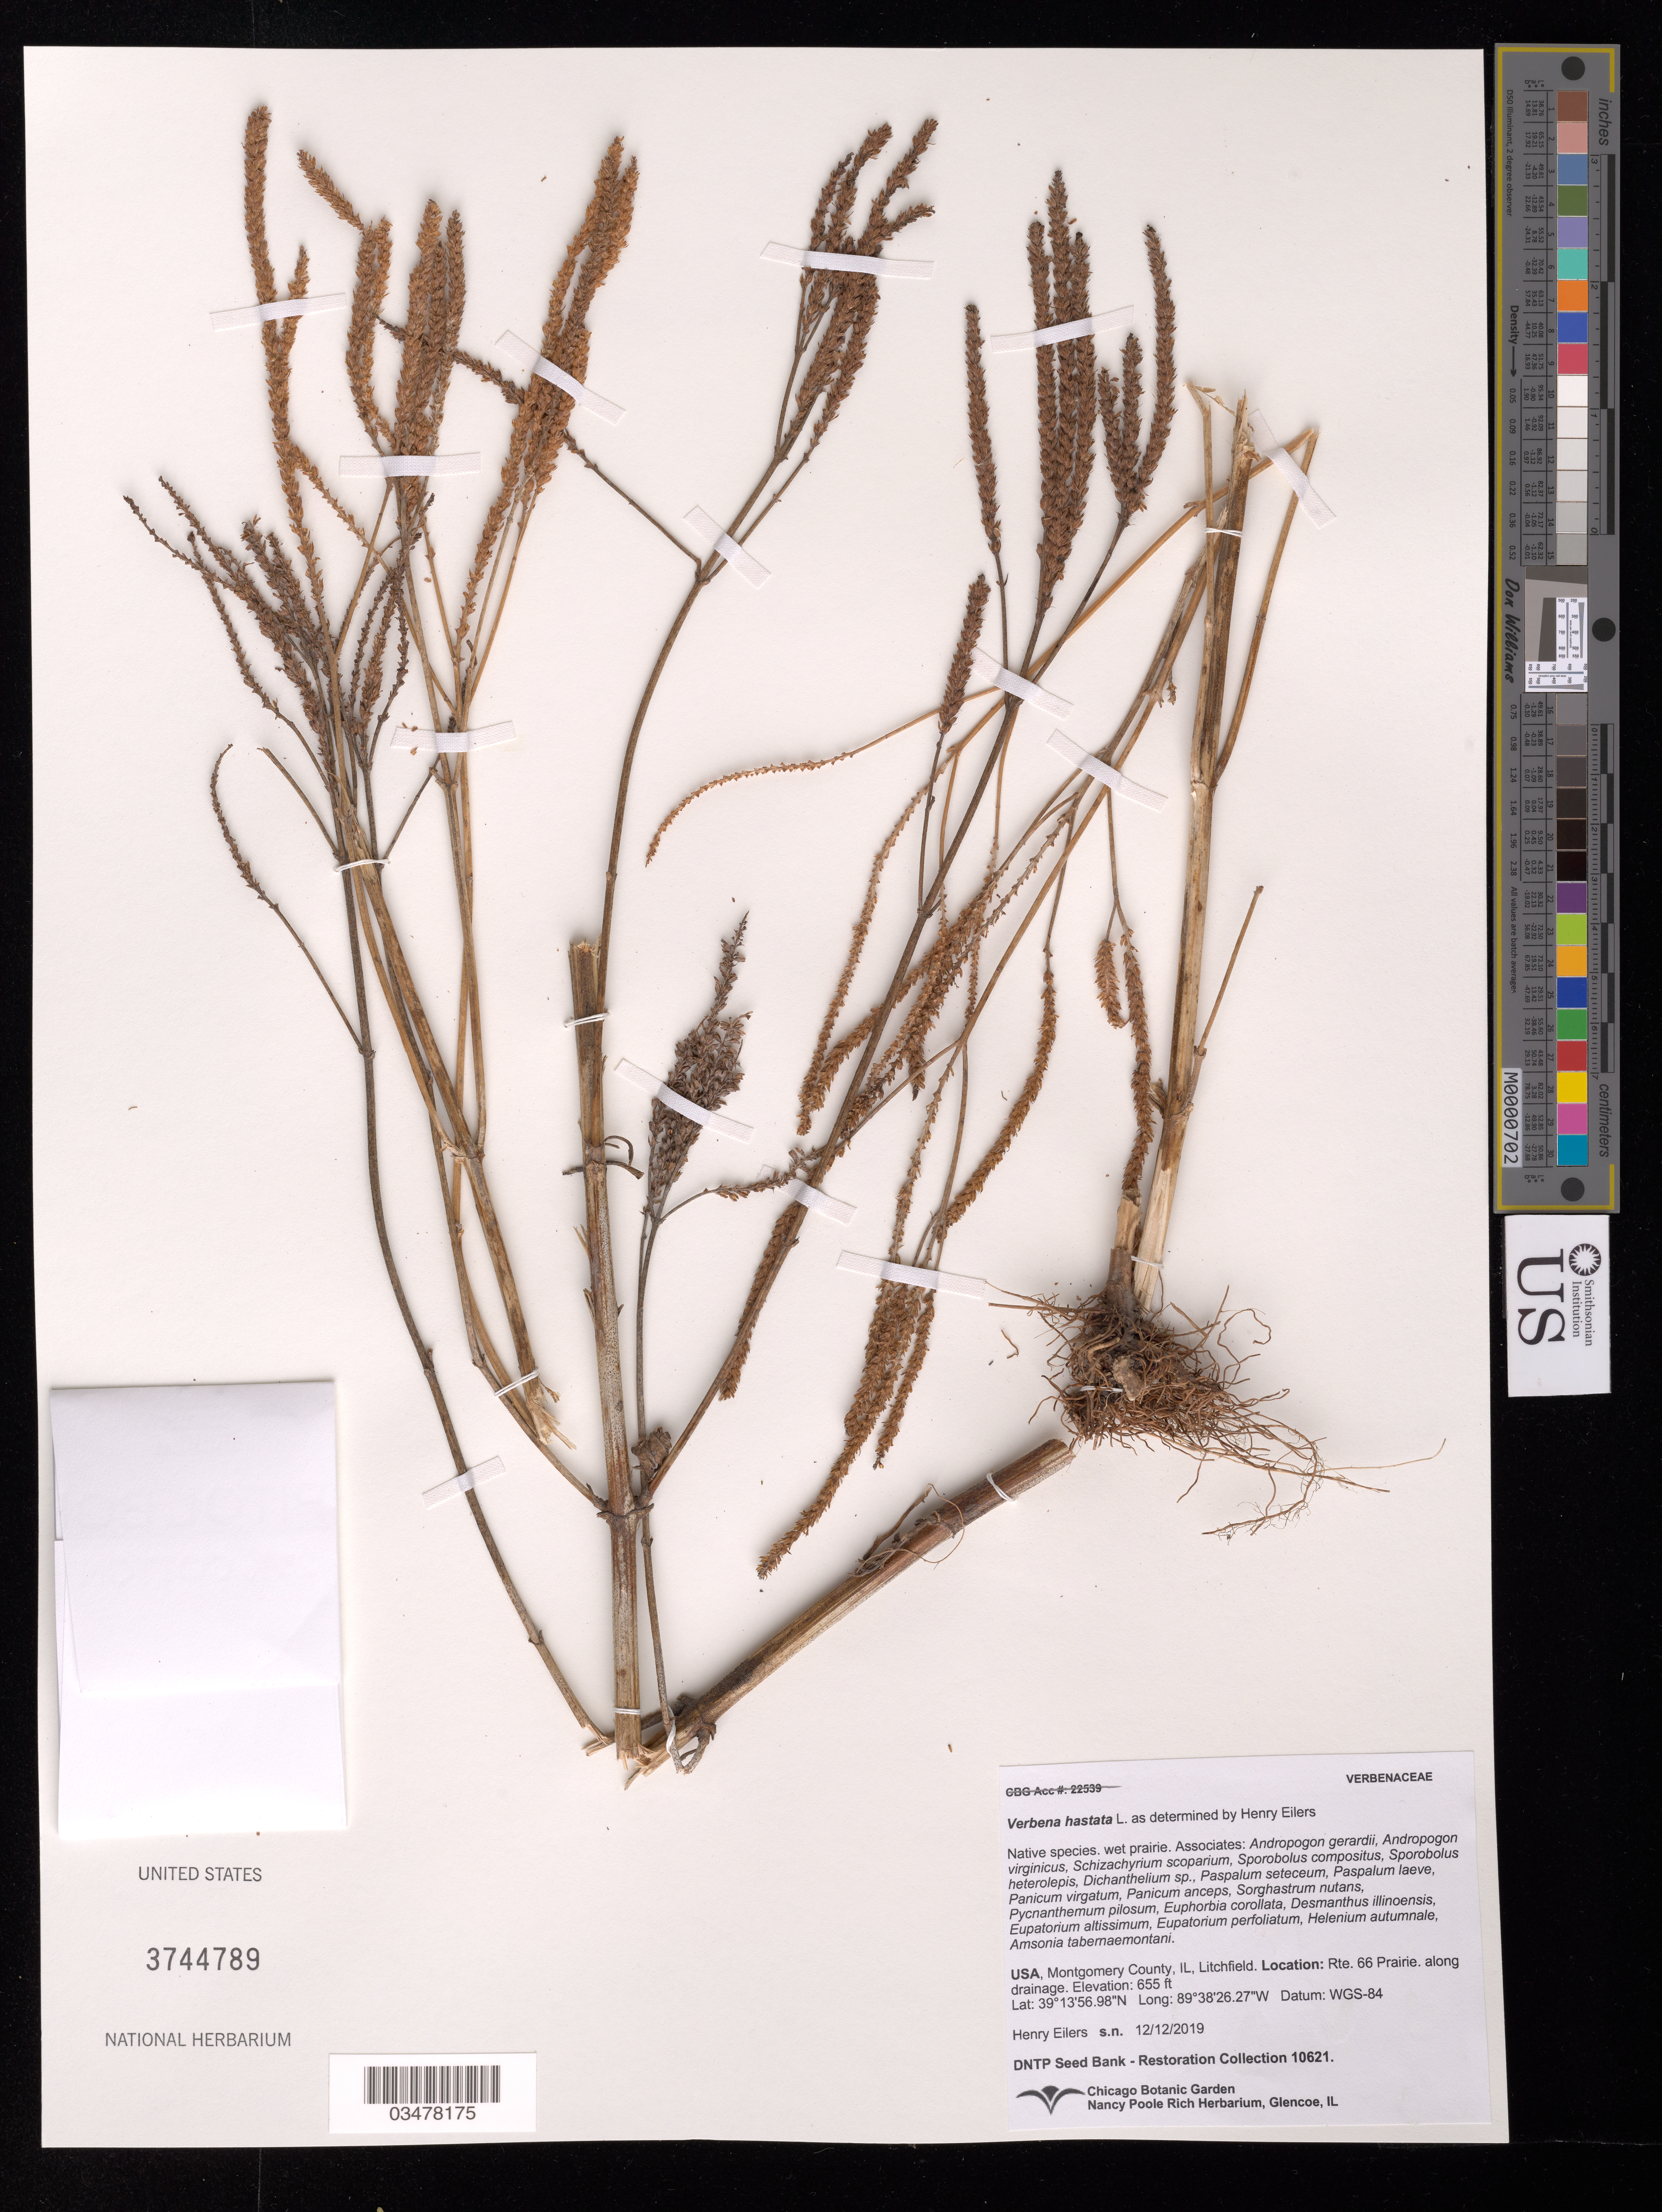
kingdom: Plantae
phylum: Tracheophyta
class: Magnoliopsida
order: Lamiales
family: Verbenaceae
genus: Verbena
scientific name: Verbena hastata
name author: L.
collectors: H. Eilers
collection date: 2019-12-12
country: United States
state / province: Illinois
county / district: Montgomery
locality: Litchfield, Rte. 66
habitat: Wet prairie. With Panicum anceps, Paspalum laeve, Helenium autumnale, etc.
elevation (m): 200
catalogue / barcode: US 3744789